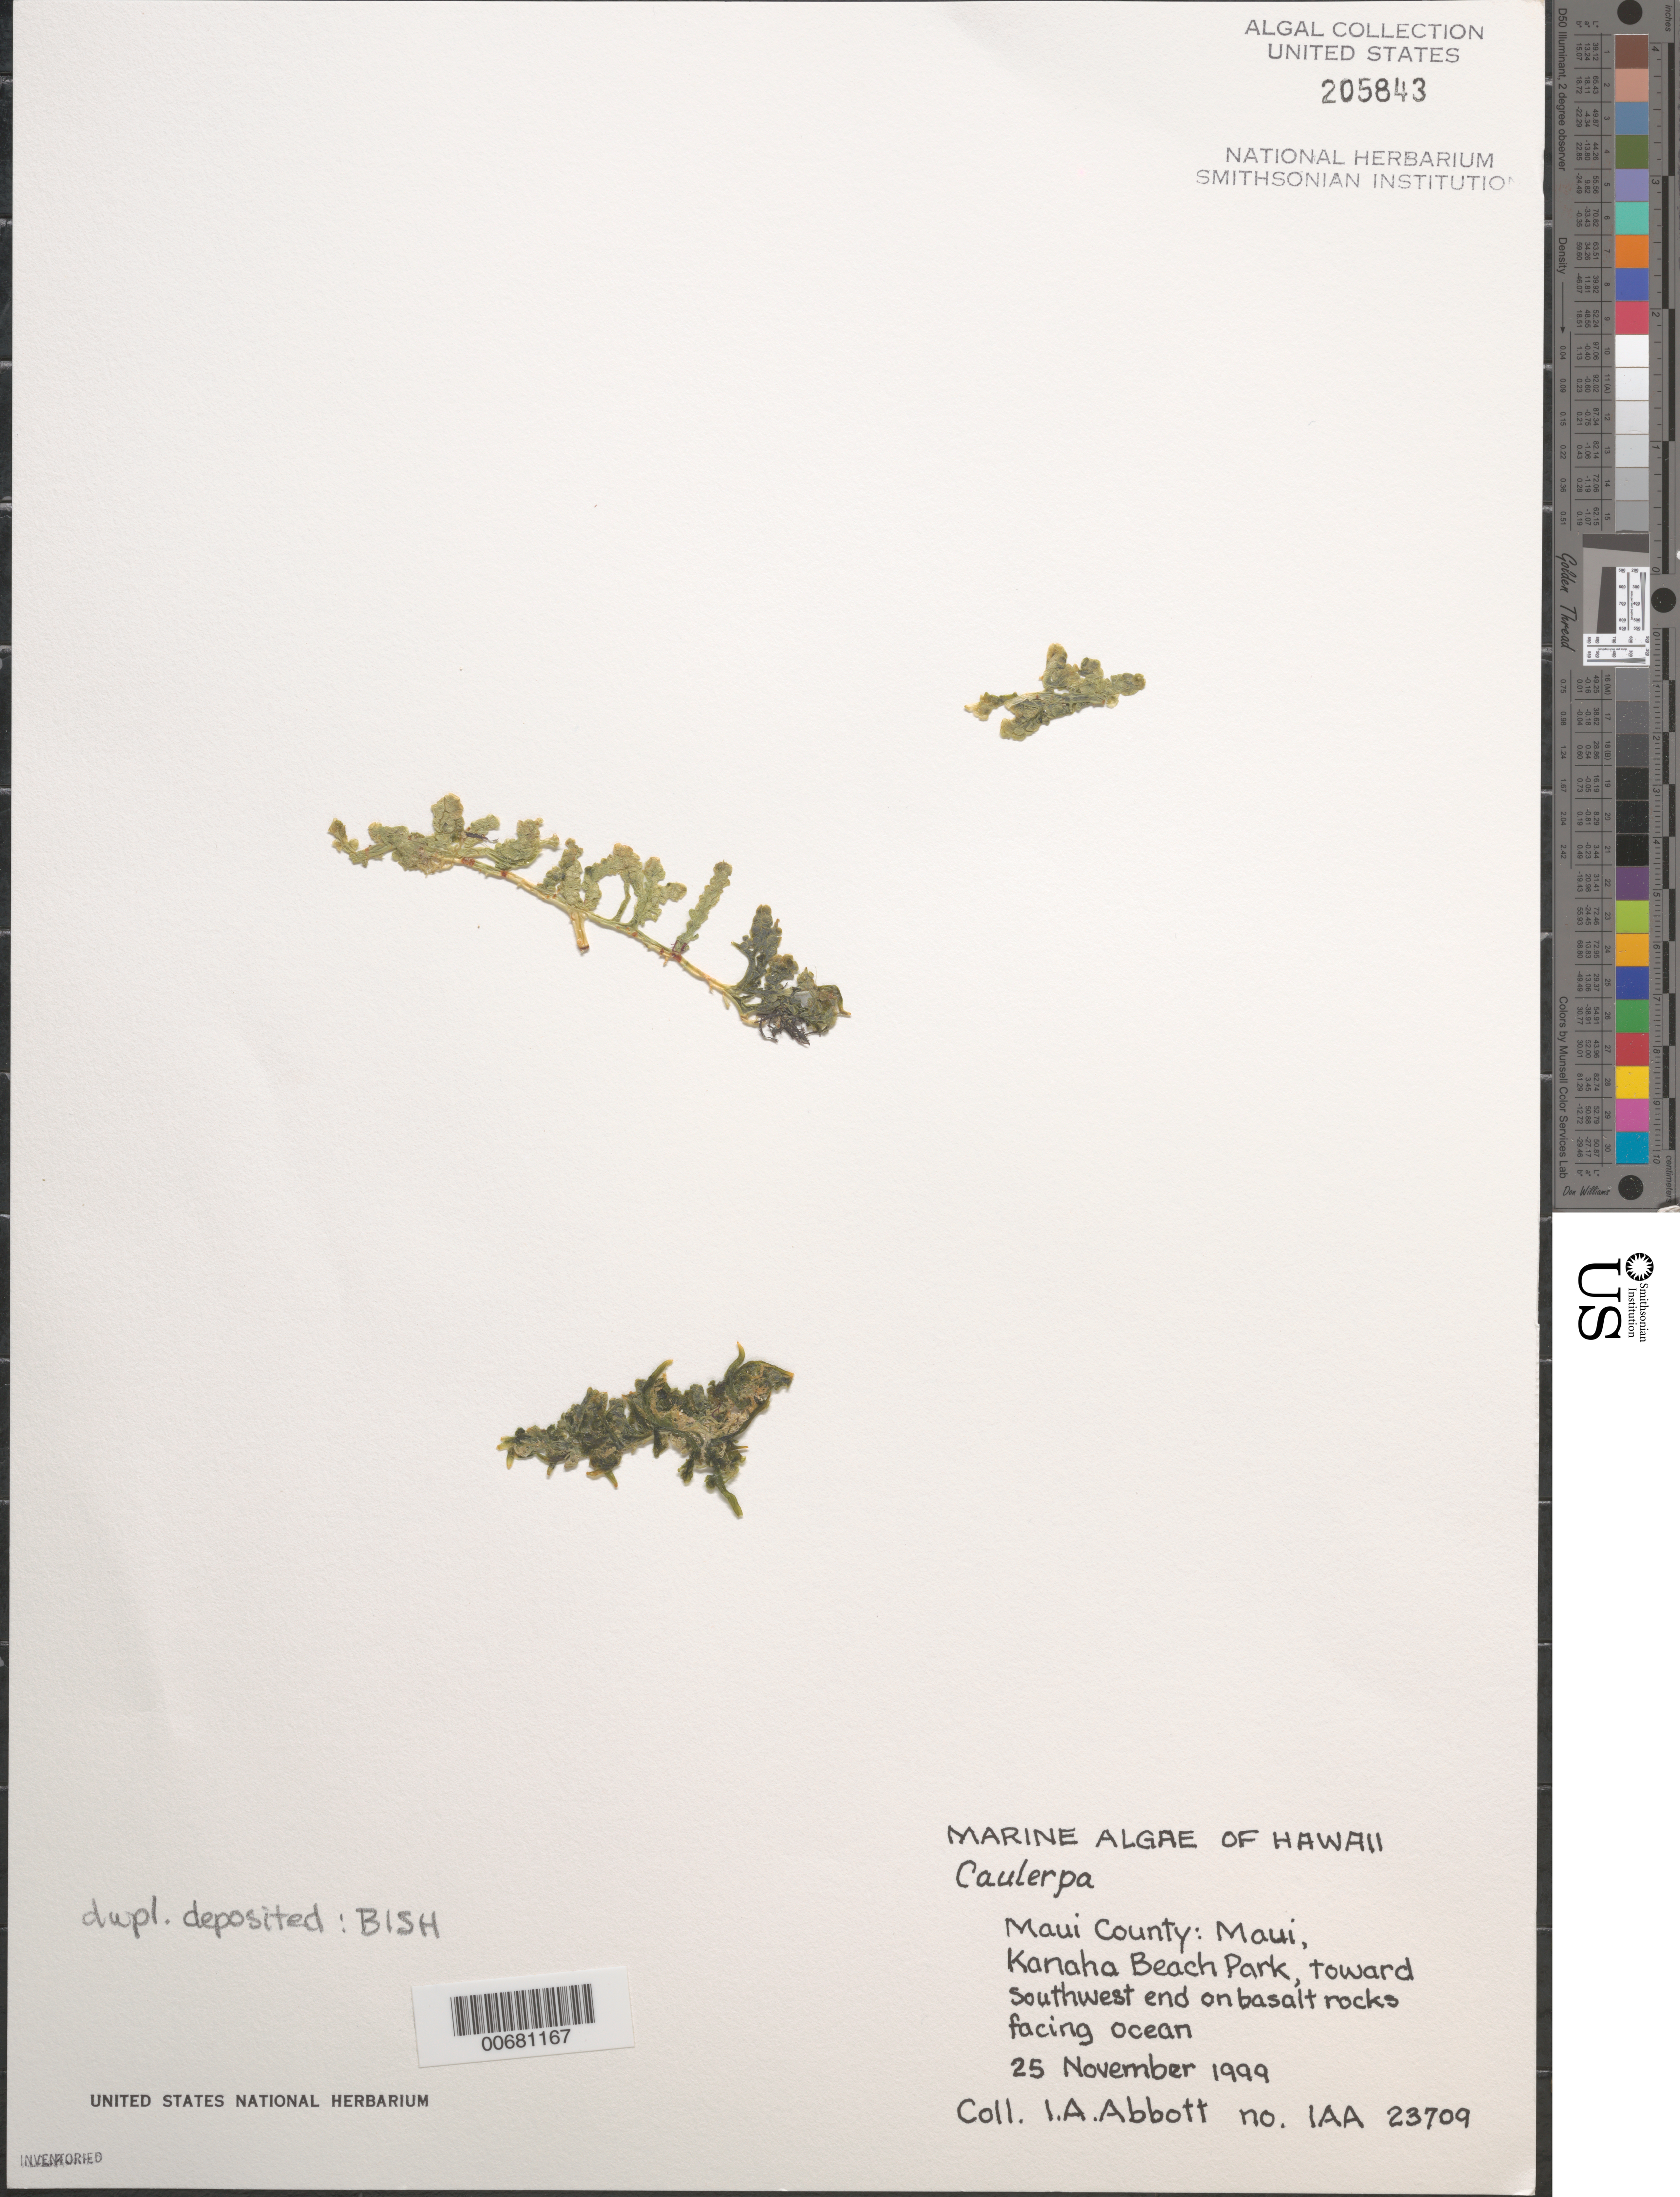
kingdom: Plantae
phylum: Chlorophyta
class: Ulvophyceae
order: Bryopsidales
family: Caulerpaceae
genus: Caulerpa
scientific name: Caulerpa sp.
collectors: I. A. Abbott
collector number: IAA 23709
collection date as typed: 25 Nov 1999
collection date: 1999-11-25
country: United States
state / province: Hawaii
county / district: Maui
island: Maui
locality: Kanaha Beach Park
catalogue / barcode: US 205843